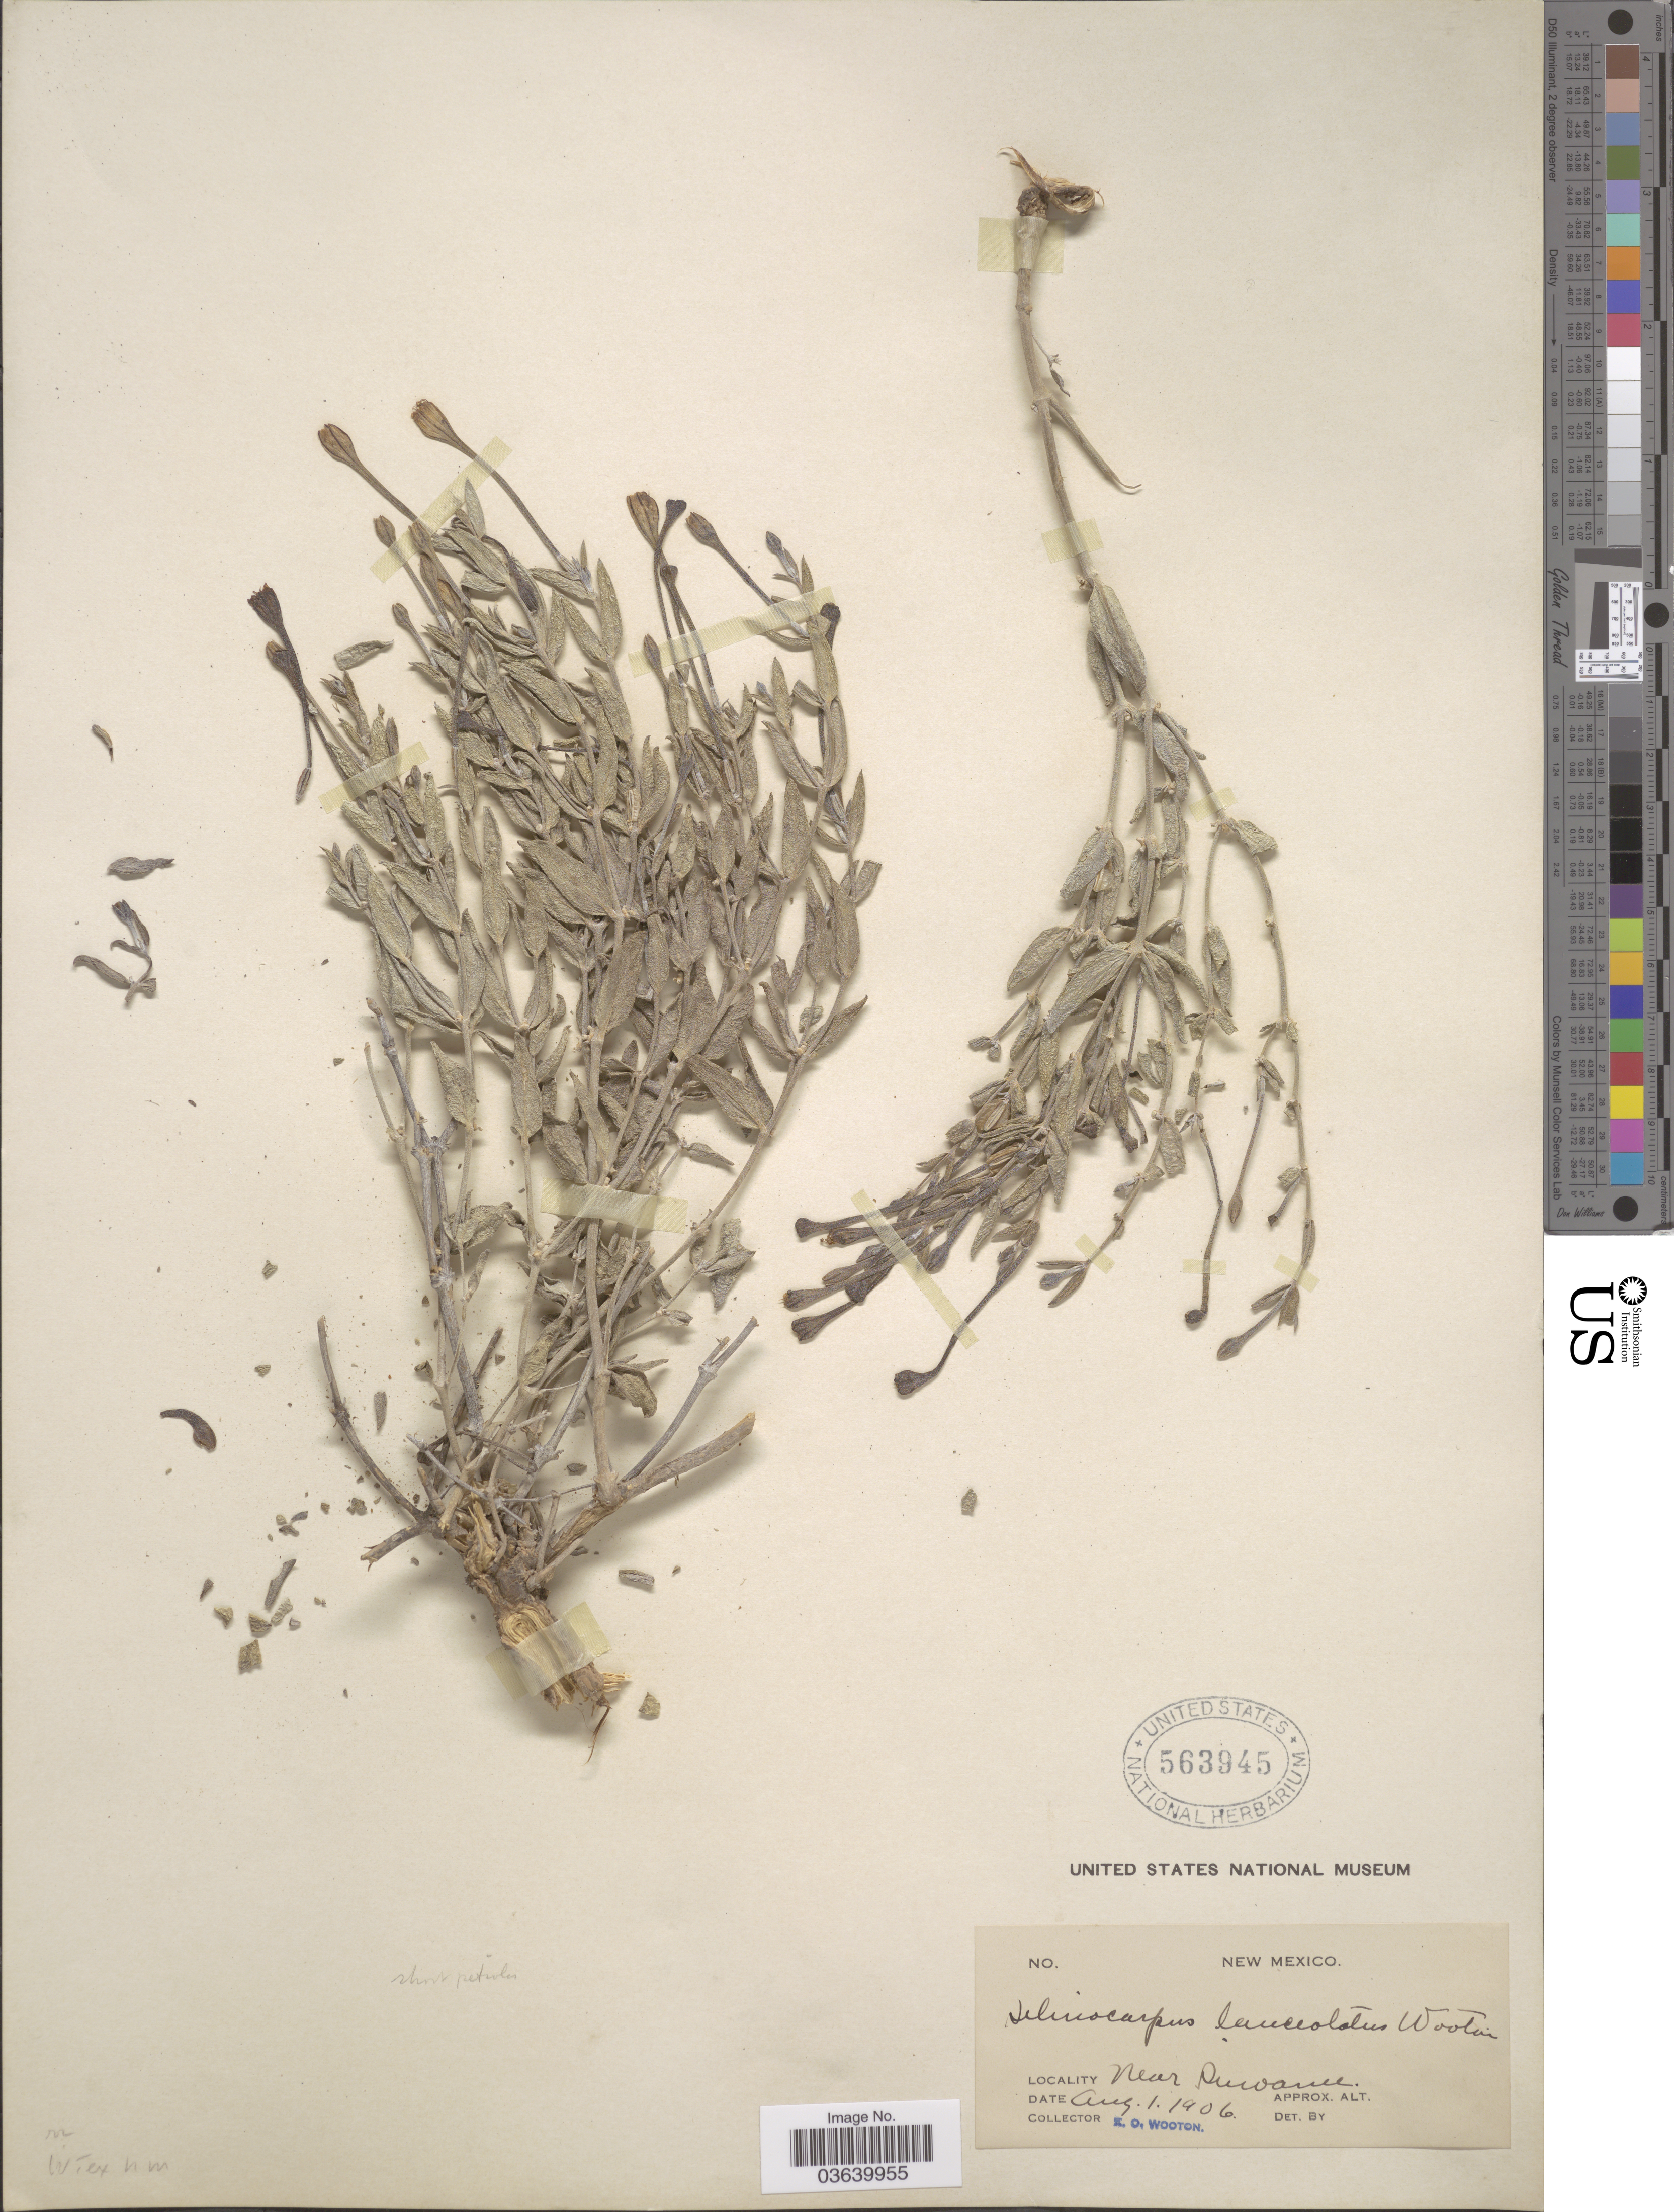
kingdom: Plantae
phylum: Tracheophyta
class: Magnoliopsida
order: Caryophyllales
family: Nyctaginaceae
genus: Acleisanthes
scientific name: Acleisanthes lanceolatus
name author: (Wooton) R.A. Levin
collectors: E. O. Wooton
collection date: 1906-08-01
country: United States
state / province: New Mexico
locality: Near Suwanee.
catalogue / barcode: US 563945